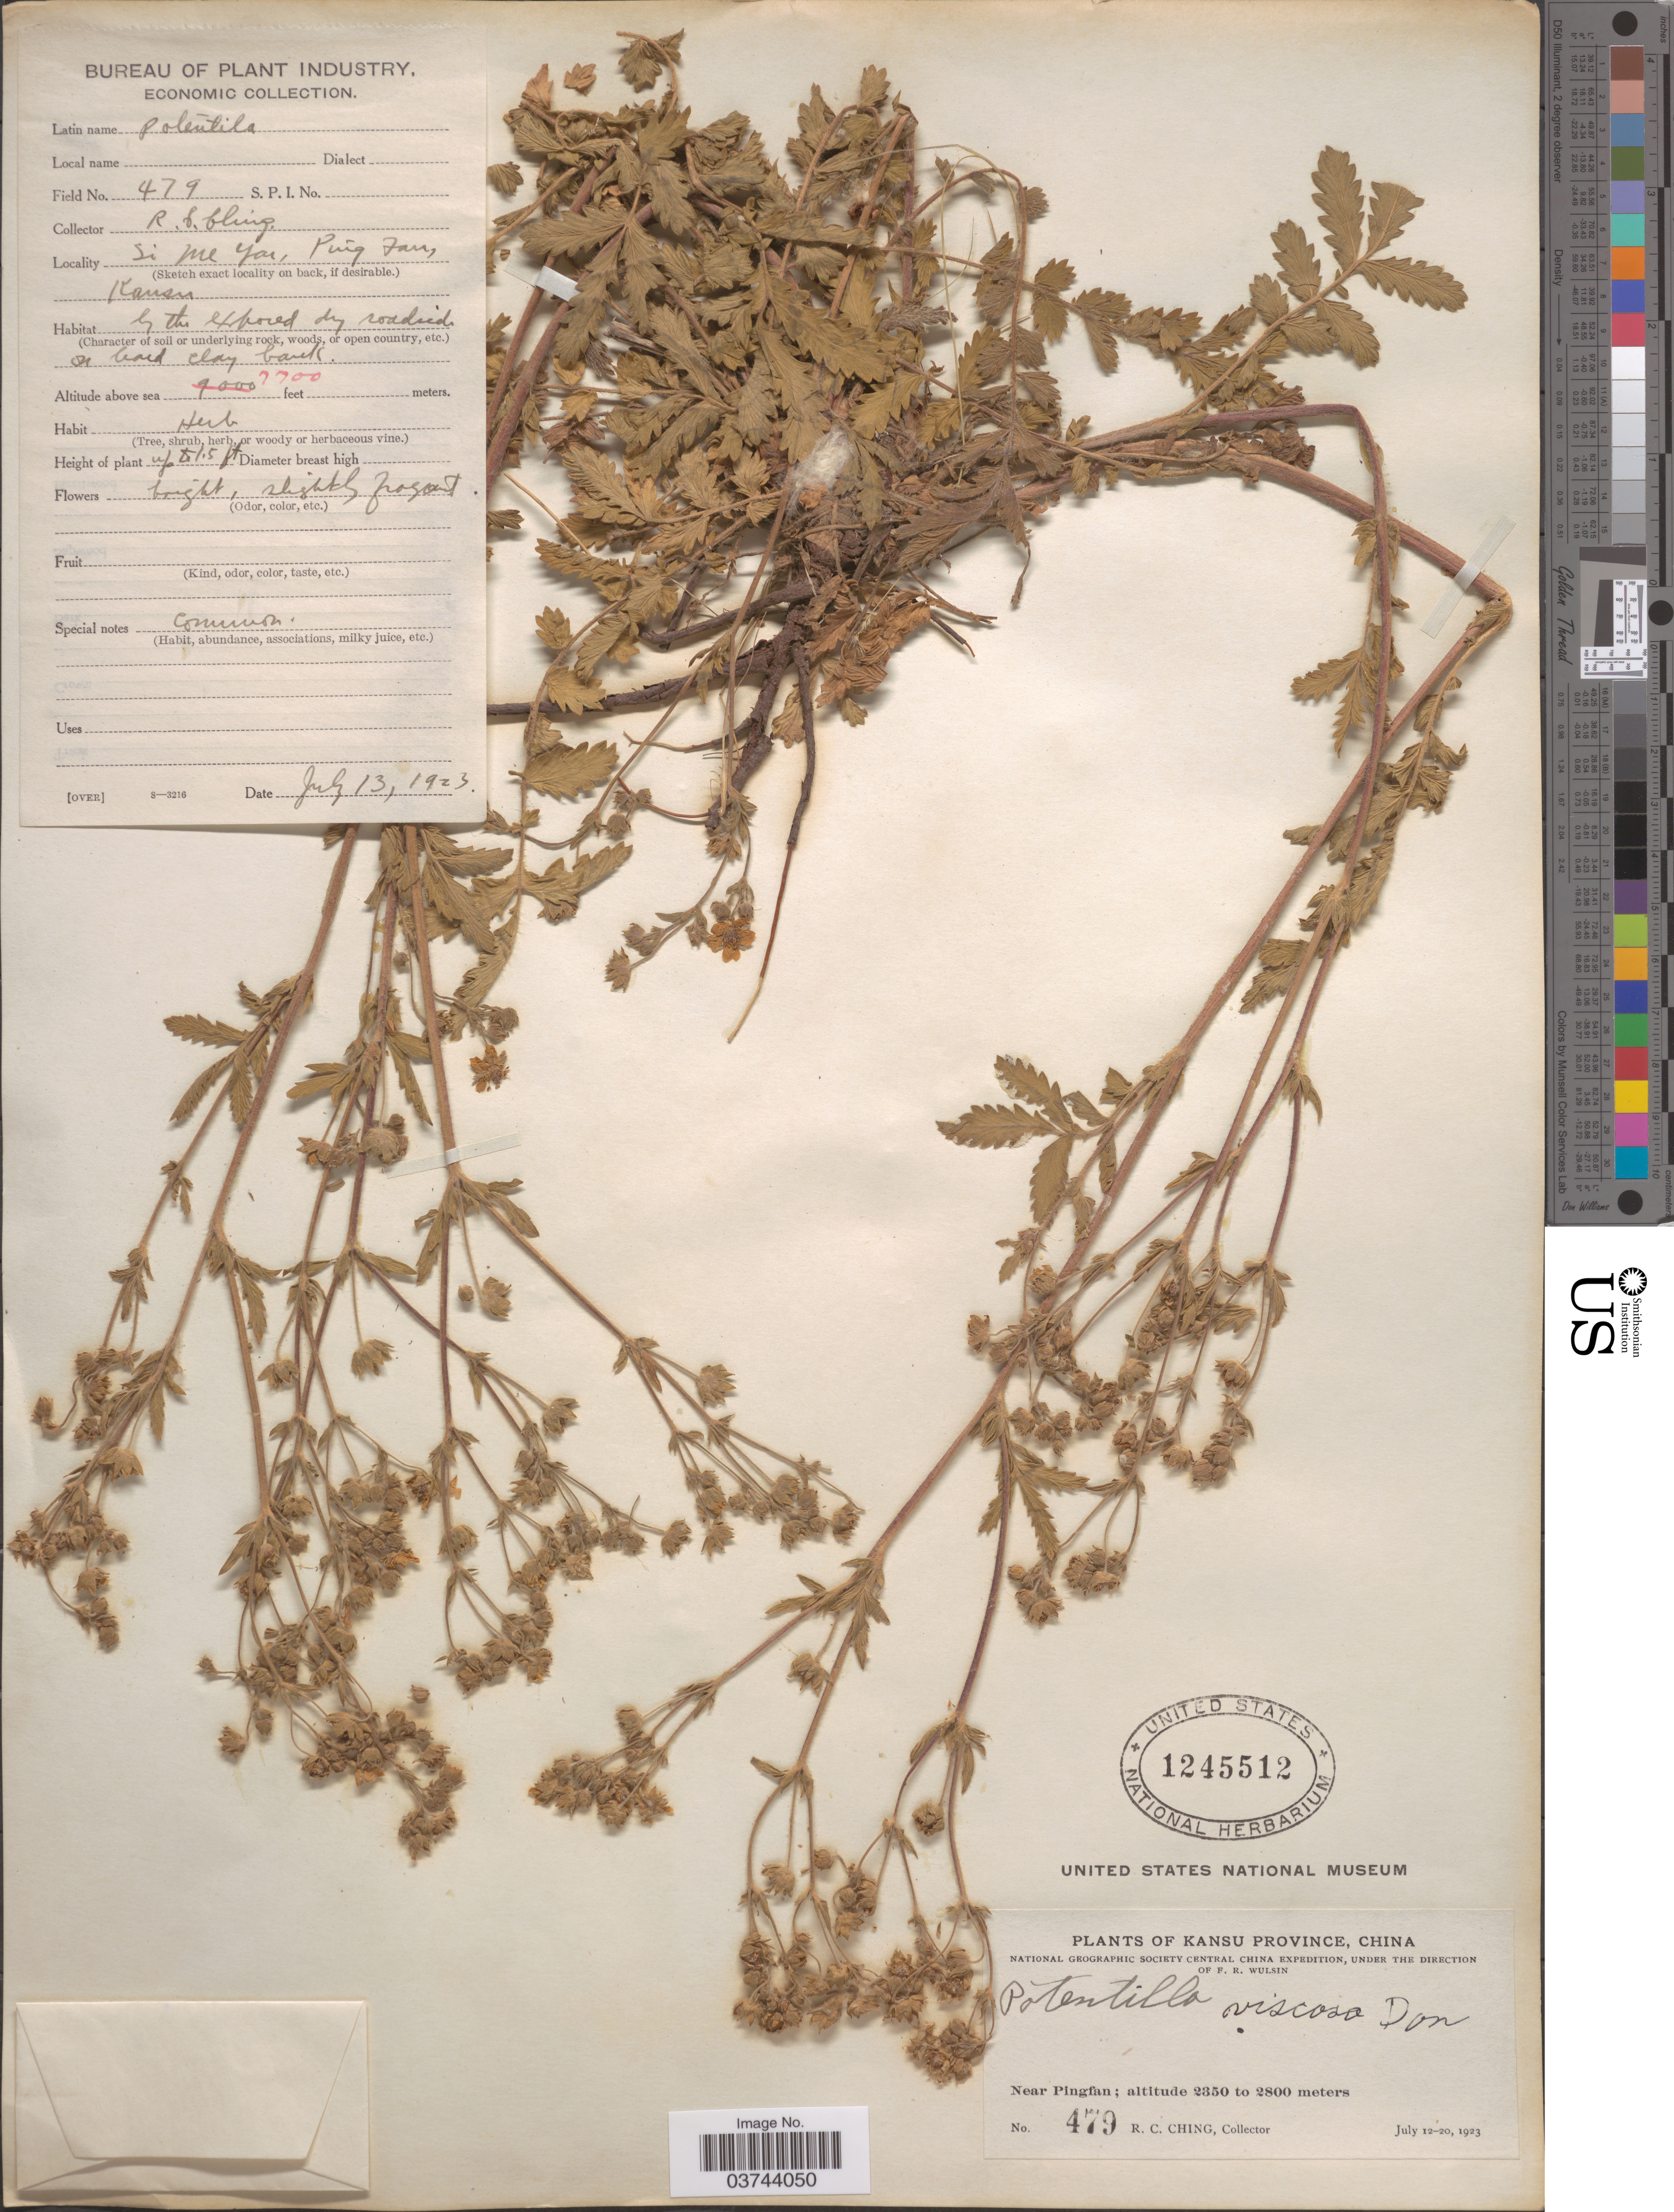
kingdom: Plantae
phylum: Tracheophyta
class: Magnoliopsida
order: Rosales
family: Rosaceae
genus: Potentilla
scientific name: Potentilla viscosa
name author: Donn ex Lehm.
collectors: R. C. Ching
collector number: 479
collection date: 1923-07-13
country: China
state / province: Gansu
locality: Kansu Province. Near Pingfan. Si Me Yai [interpreted], Ping Fan.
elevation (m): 2347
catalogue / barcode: US 1245512